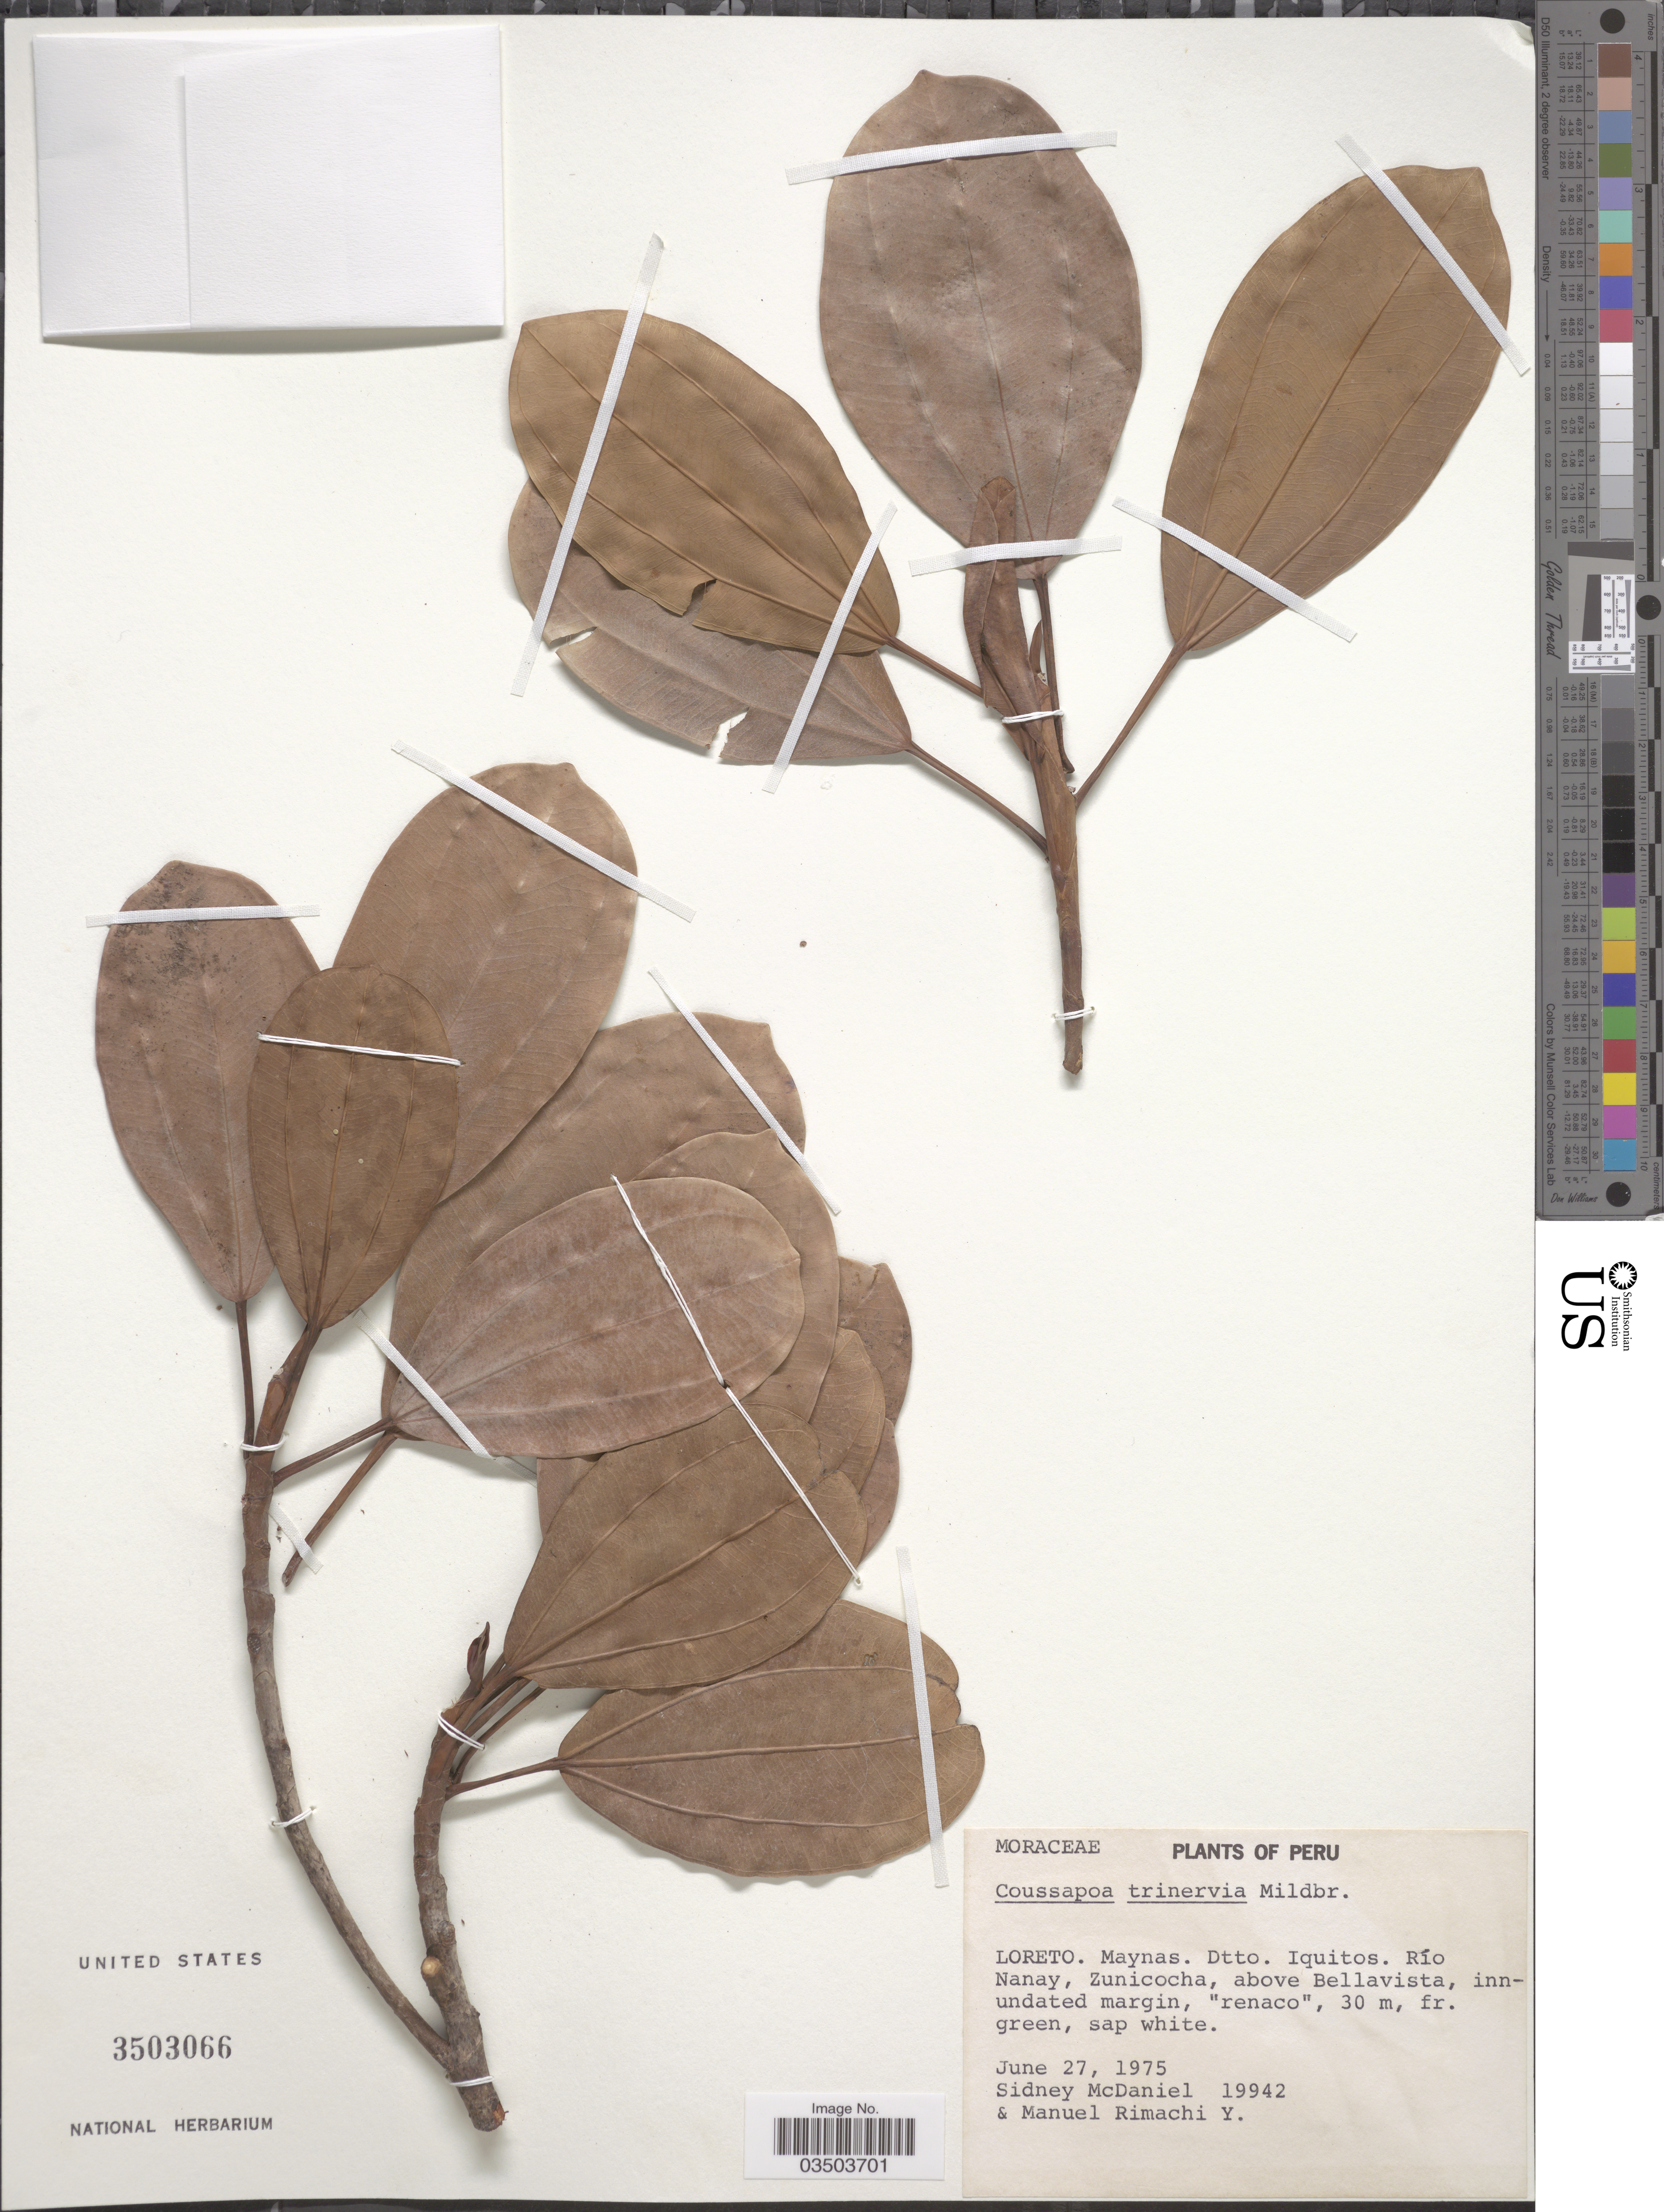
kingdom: Plantae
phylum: Tracheophyta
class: Magnoliopsida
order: Rosales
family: Urticaceae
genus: Coussapoa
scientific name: Coussapoa trinervia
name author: Spruce ex Mildbr.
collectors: S. McDaniel & M. Rimachi Y.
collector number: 19942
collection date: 1975-06-27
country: Peru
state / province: Loreto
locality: Maynas. Dtto. Iquitos. Río Nanay, Zunicocha, above Bellavista.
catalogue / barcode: US 3503066